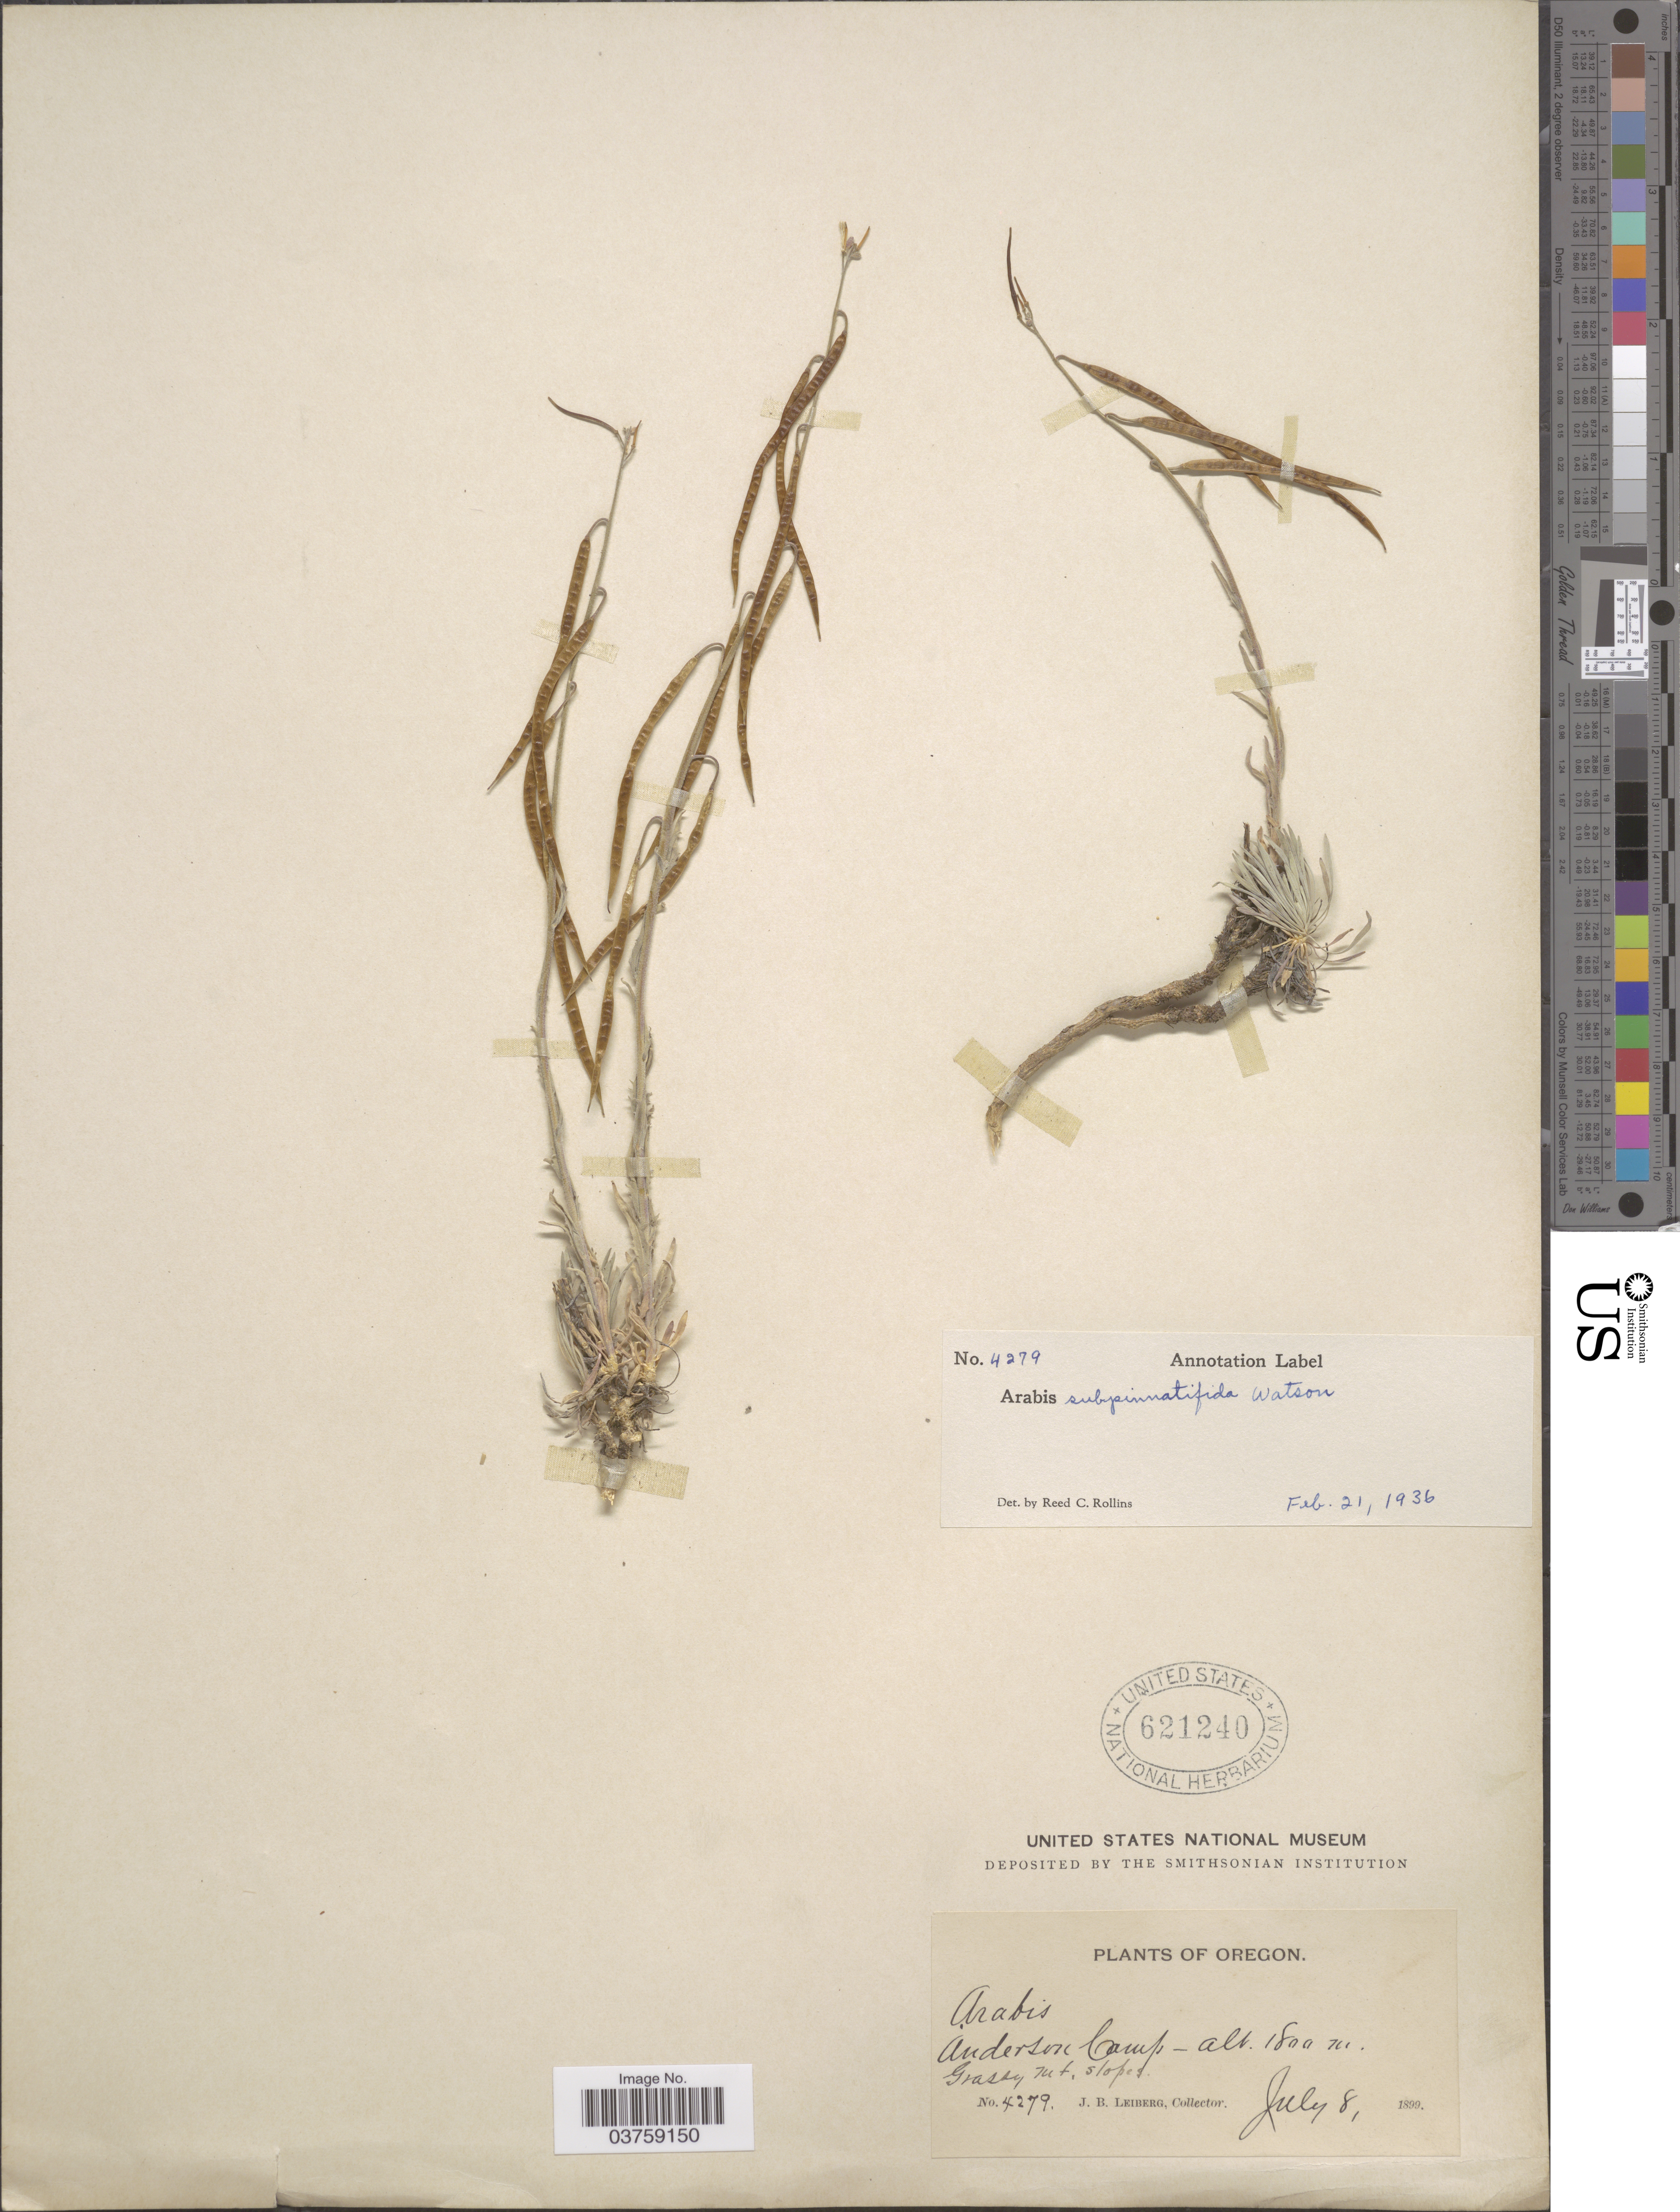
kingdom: Plantae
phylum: Tracheophyta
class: Magnoliopsida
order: Brassicales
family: Brassicaceae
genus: Arabis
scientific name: Arabis subpinnatifida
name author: S. Watson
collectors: J. B. Leiberg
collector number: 4279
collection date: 1899-07-08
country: United States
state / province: Oregon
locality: Anderson Camp. Grassy mt. slopes.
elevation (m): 1800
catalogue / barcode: US 621240